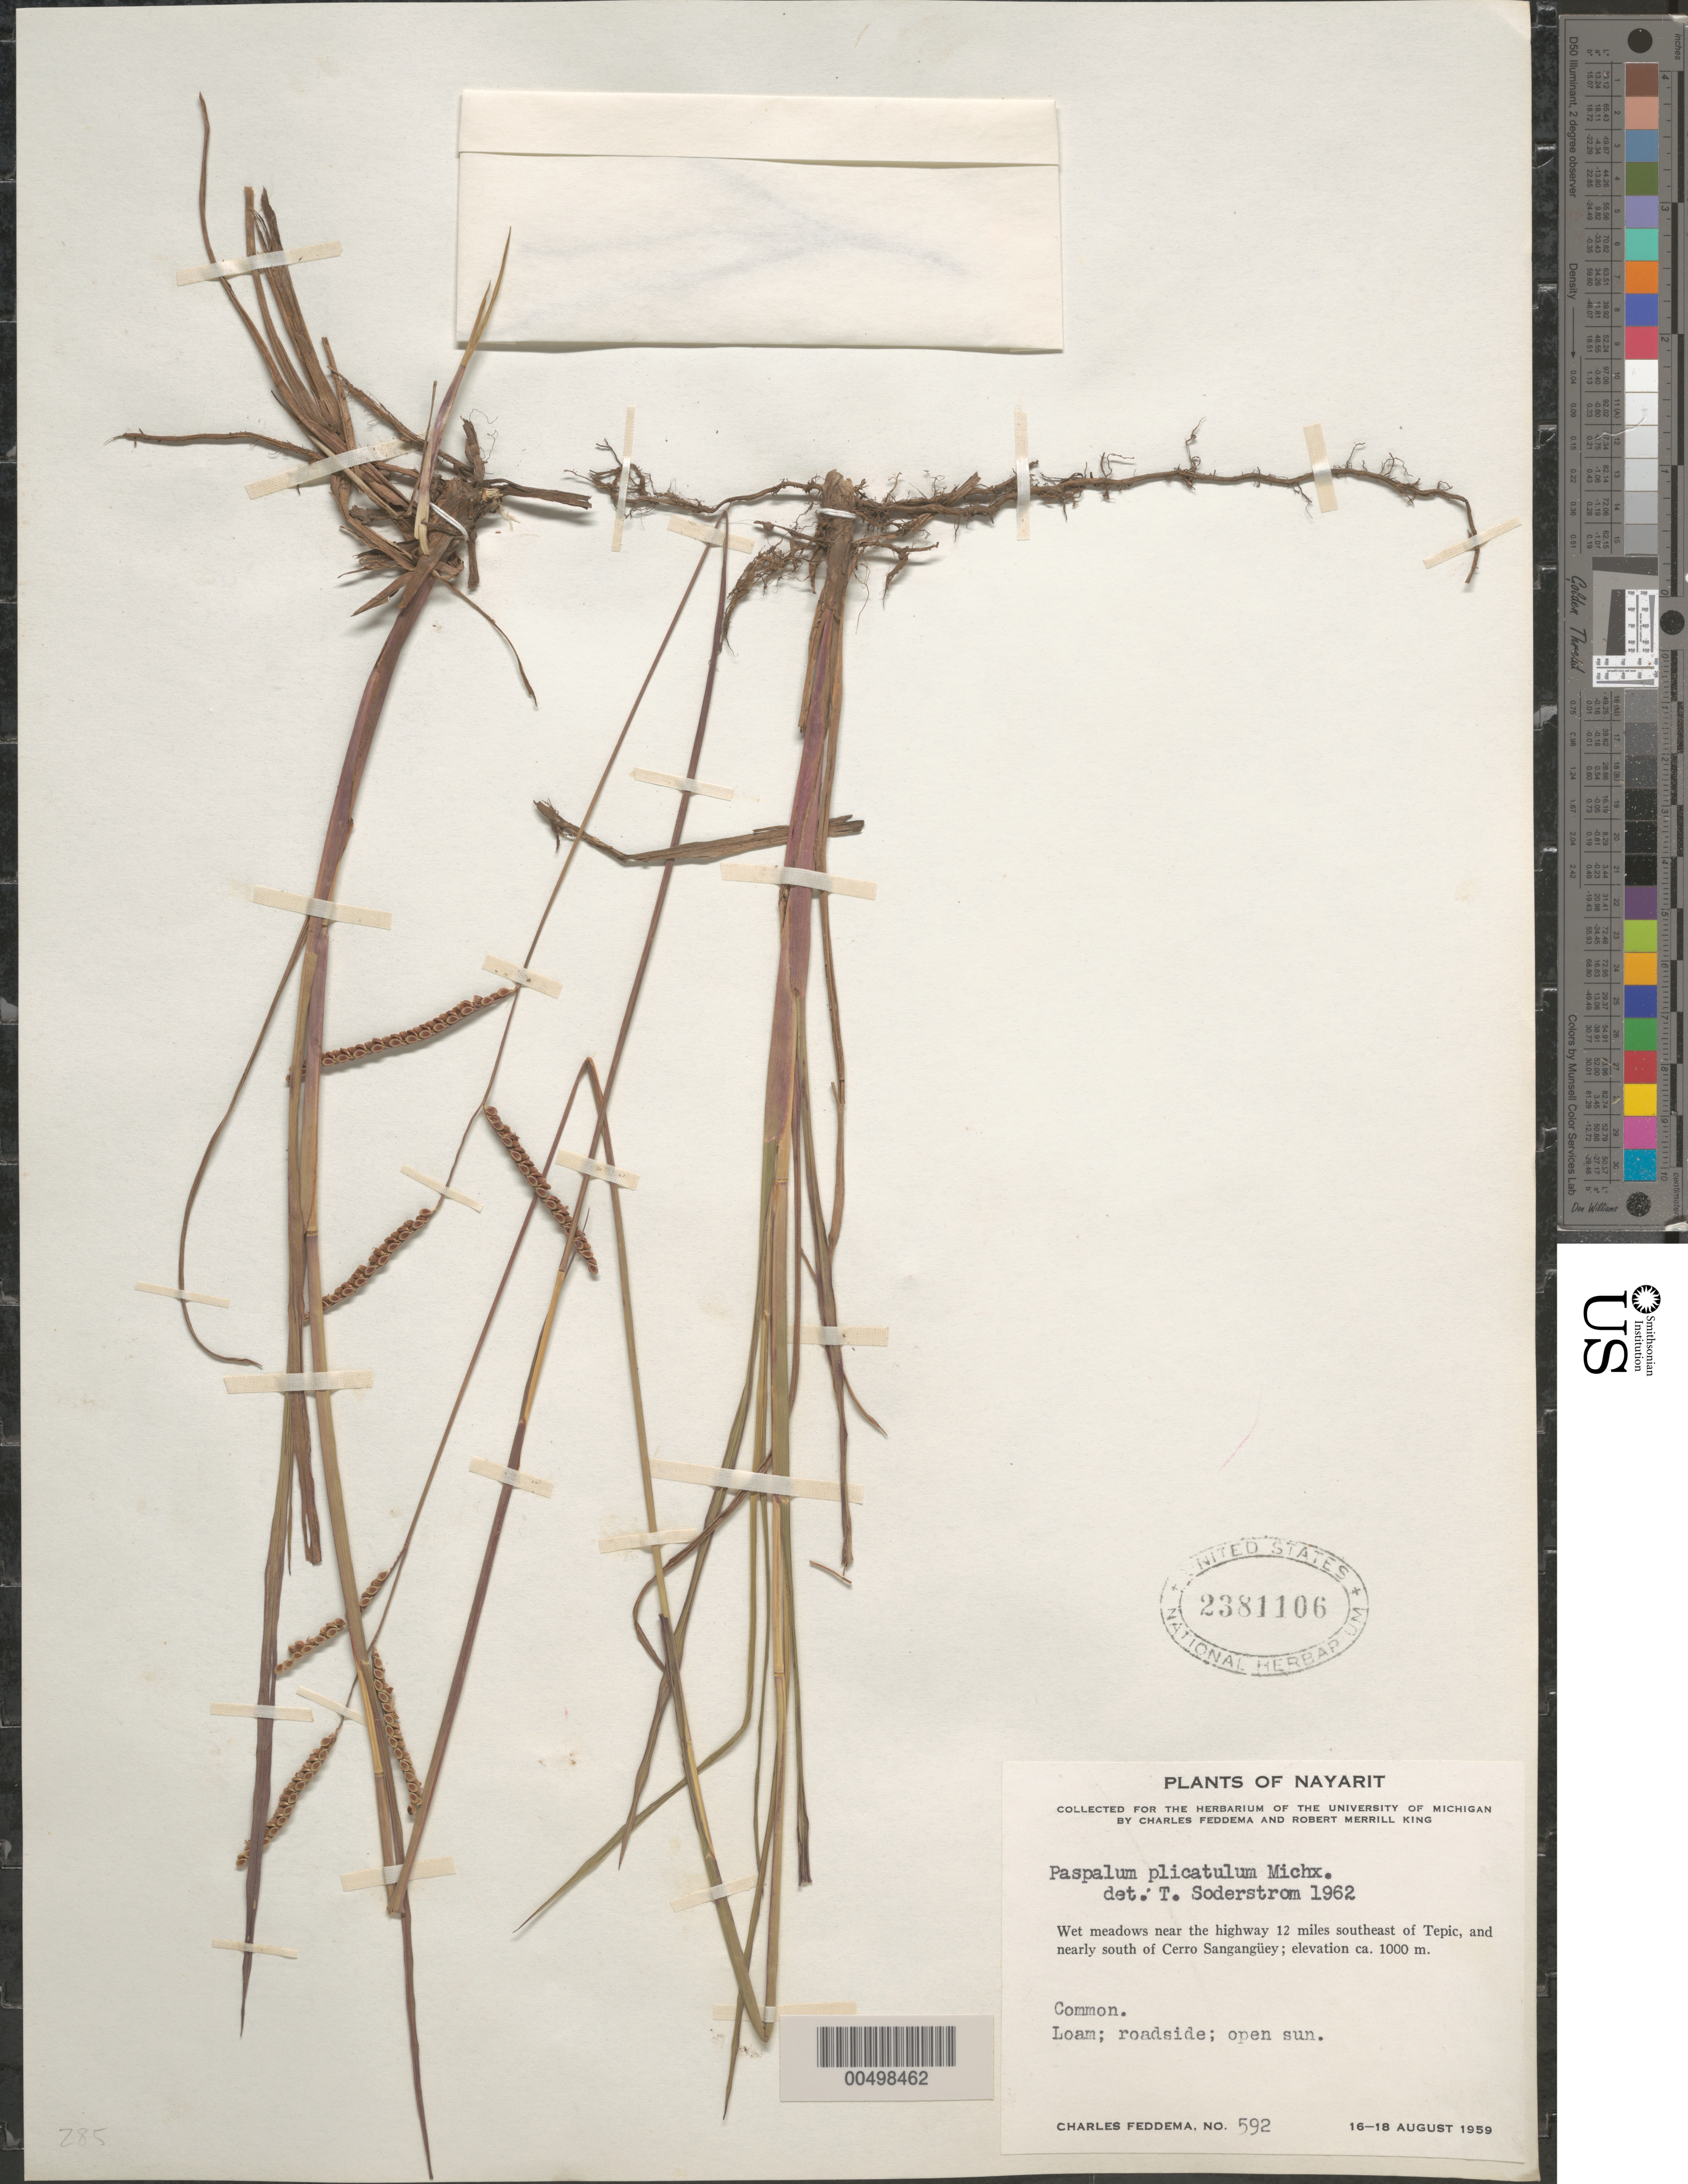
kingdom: Plantae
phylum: Tracheophyta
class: Liliopsida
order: Poales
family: Poaceae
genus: Paspalum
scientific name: Paspalum plicatulum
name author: Michx.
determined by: Soderstrom, T. R.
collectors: C. Feddema & R. M. King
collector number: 592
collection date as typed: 16 Aug 1959 to 18 Aug 1959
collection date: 1959-08-16/1959-08-18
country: Mexico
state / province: Nayarit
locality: Near the hwy 12 mi SE of Tepic, & nearly S of Cerro Sangangey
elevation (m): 1000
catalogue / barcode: US 2381106